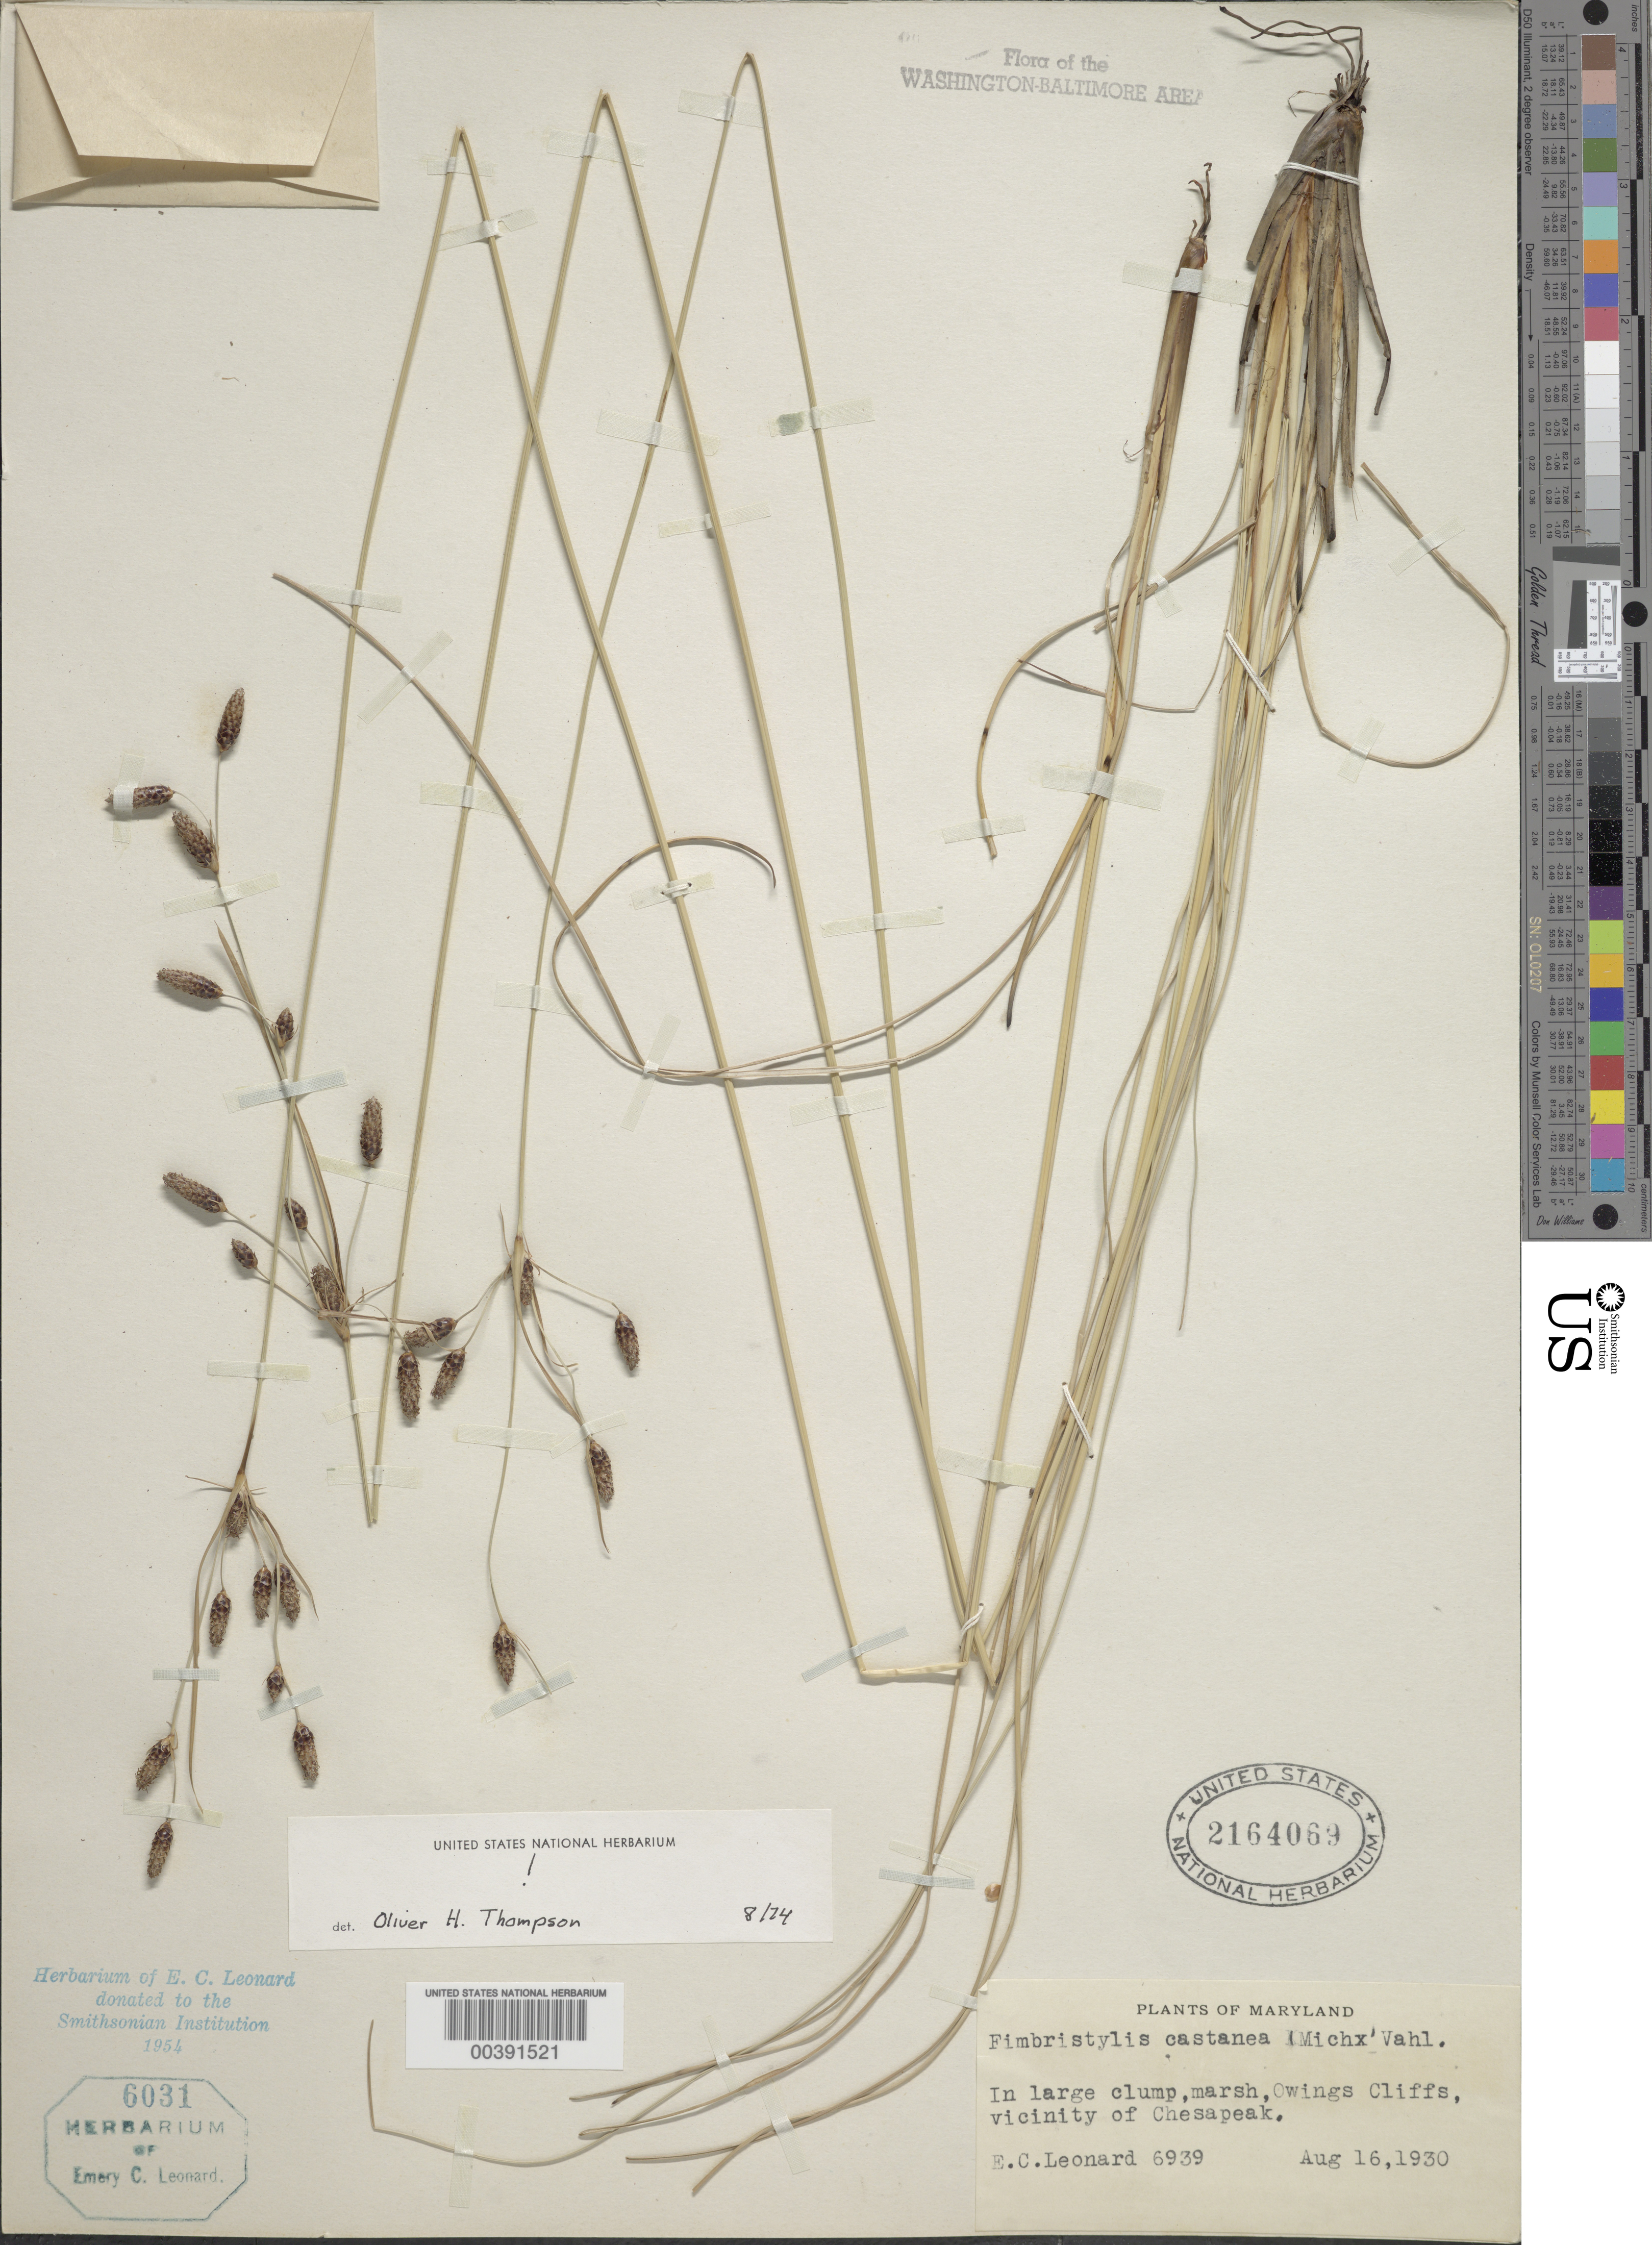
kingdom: Plantae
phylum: Tracheophyta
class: Liliopsida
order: Poales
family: Cyperaceae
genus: Fimbristylis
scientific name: Fimbristylis castanea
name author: (Michx.) Vahl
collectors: E. C. Leonard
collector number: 6939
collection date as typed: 16 Aug 1930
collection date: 1930-08-16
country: United States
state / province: Maryland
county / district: Anne Arundel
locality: Owings cliffs, Chesapeake vicinity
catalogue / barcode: US 2164069